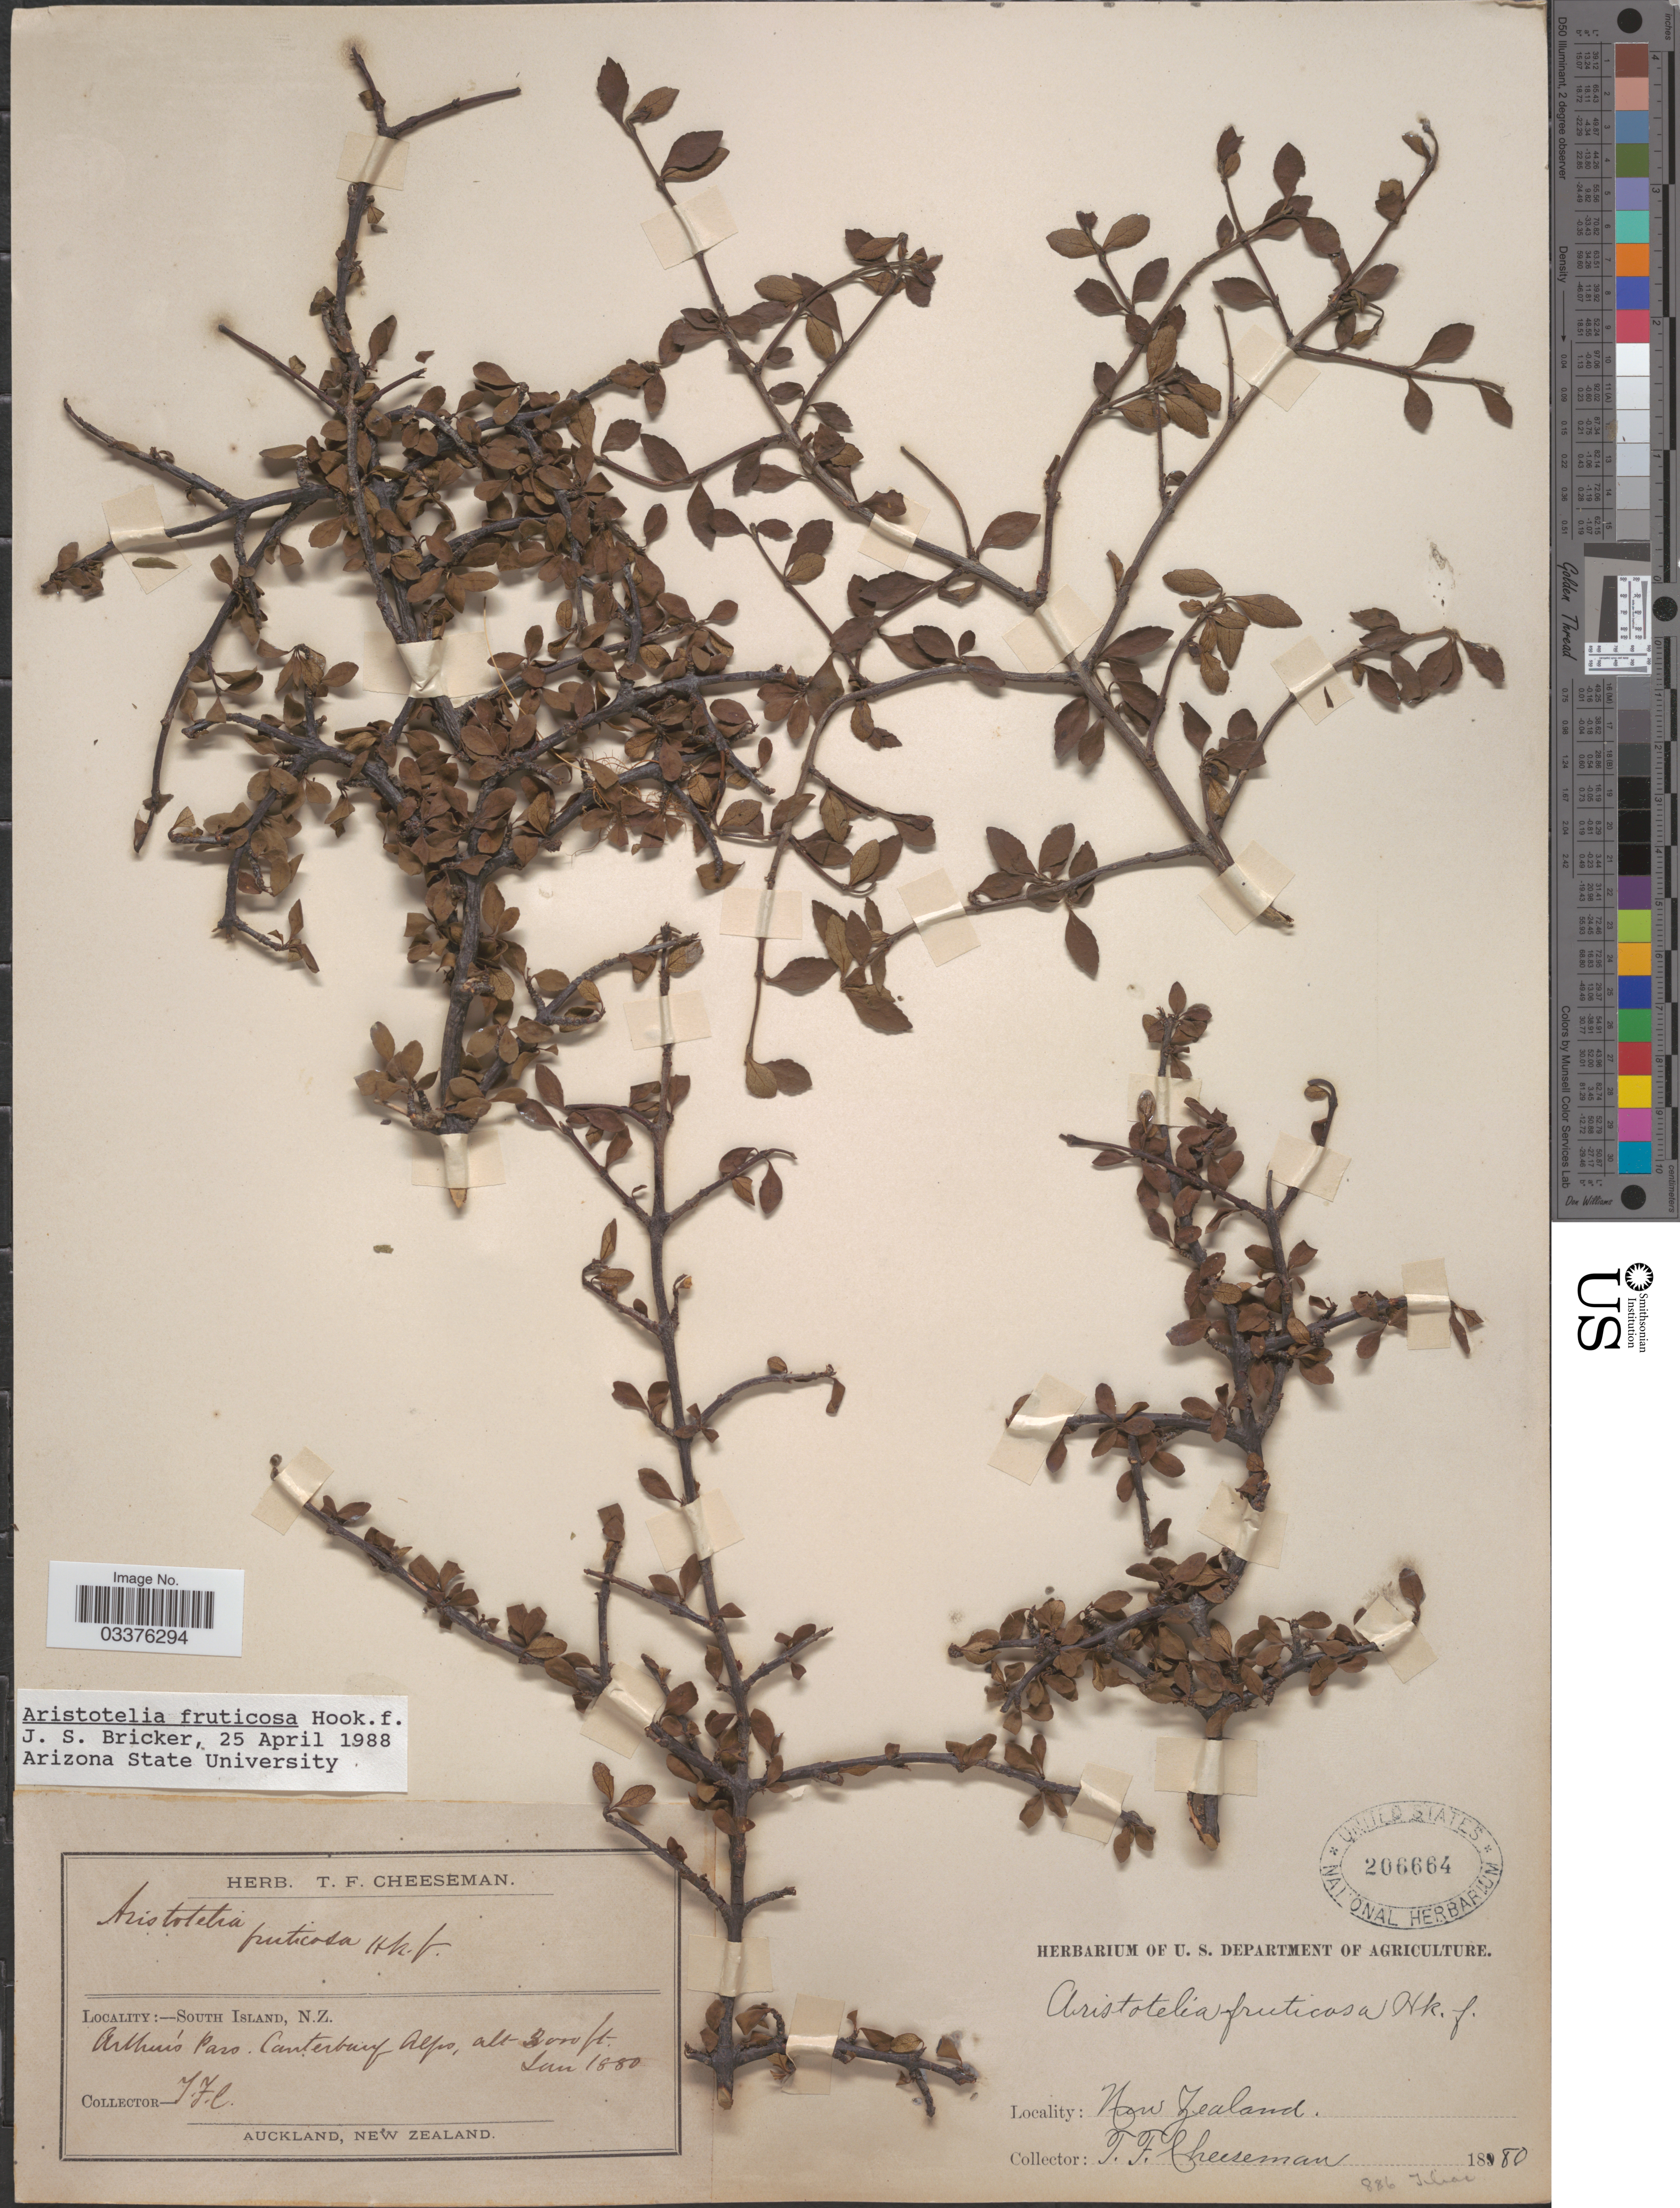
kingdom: Plantae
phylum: Tracheophyta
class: Magnoliopsida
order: Oxalidales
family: Elaeocarpaceae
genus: Aristotelia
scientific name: Aristotelia fruticosa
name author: Hook. f.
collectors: T. F. Cheeseman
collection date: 1880-06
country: New Zealand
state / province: Canterbury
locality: South Island. Arthur's Pass. Canterbury Alps.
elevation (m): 914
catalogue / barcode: US 206664